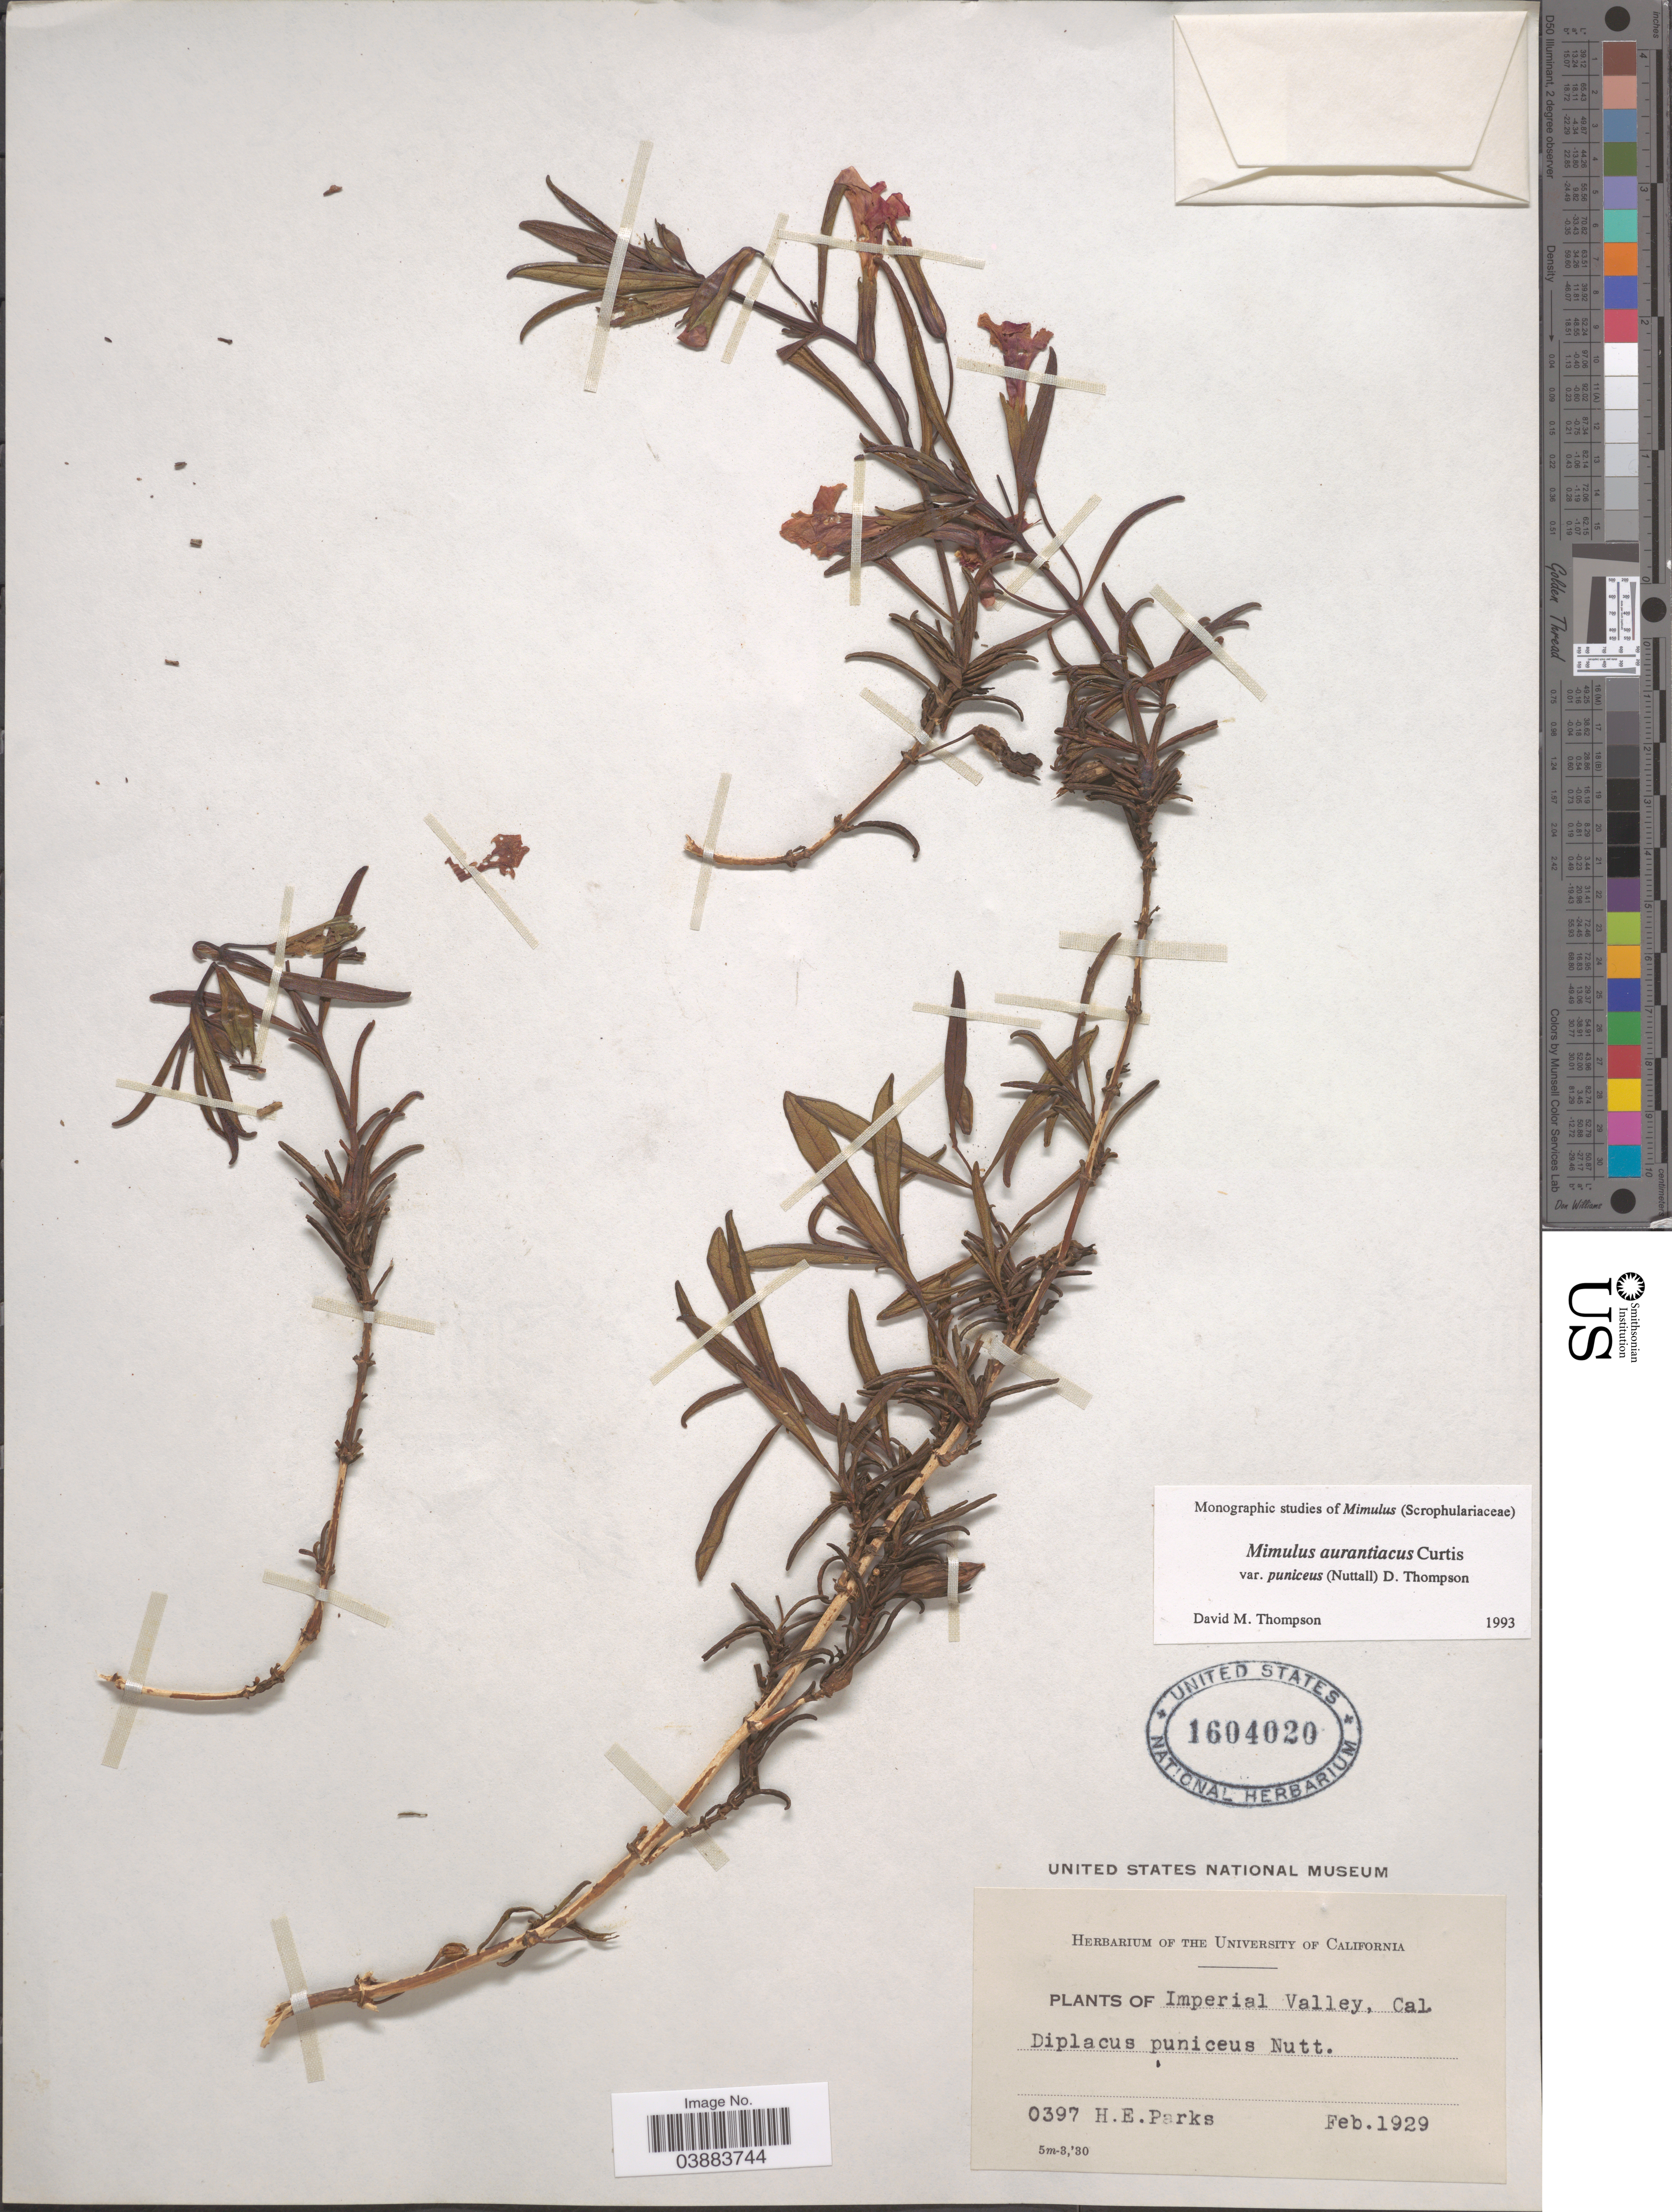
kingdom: Plantae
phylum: Tracheophyta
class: Magnoliopsida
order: Lamiales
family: Phrymaceae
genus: Diplacus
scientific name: Diplacus aurantiacus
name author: (Curtis) Jeps.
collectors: H. E. Parks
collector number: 0397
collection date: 1929-02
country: United States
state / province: California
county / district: Imperial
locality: Imperial Valley.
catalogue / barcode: US 1604020